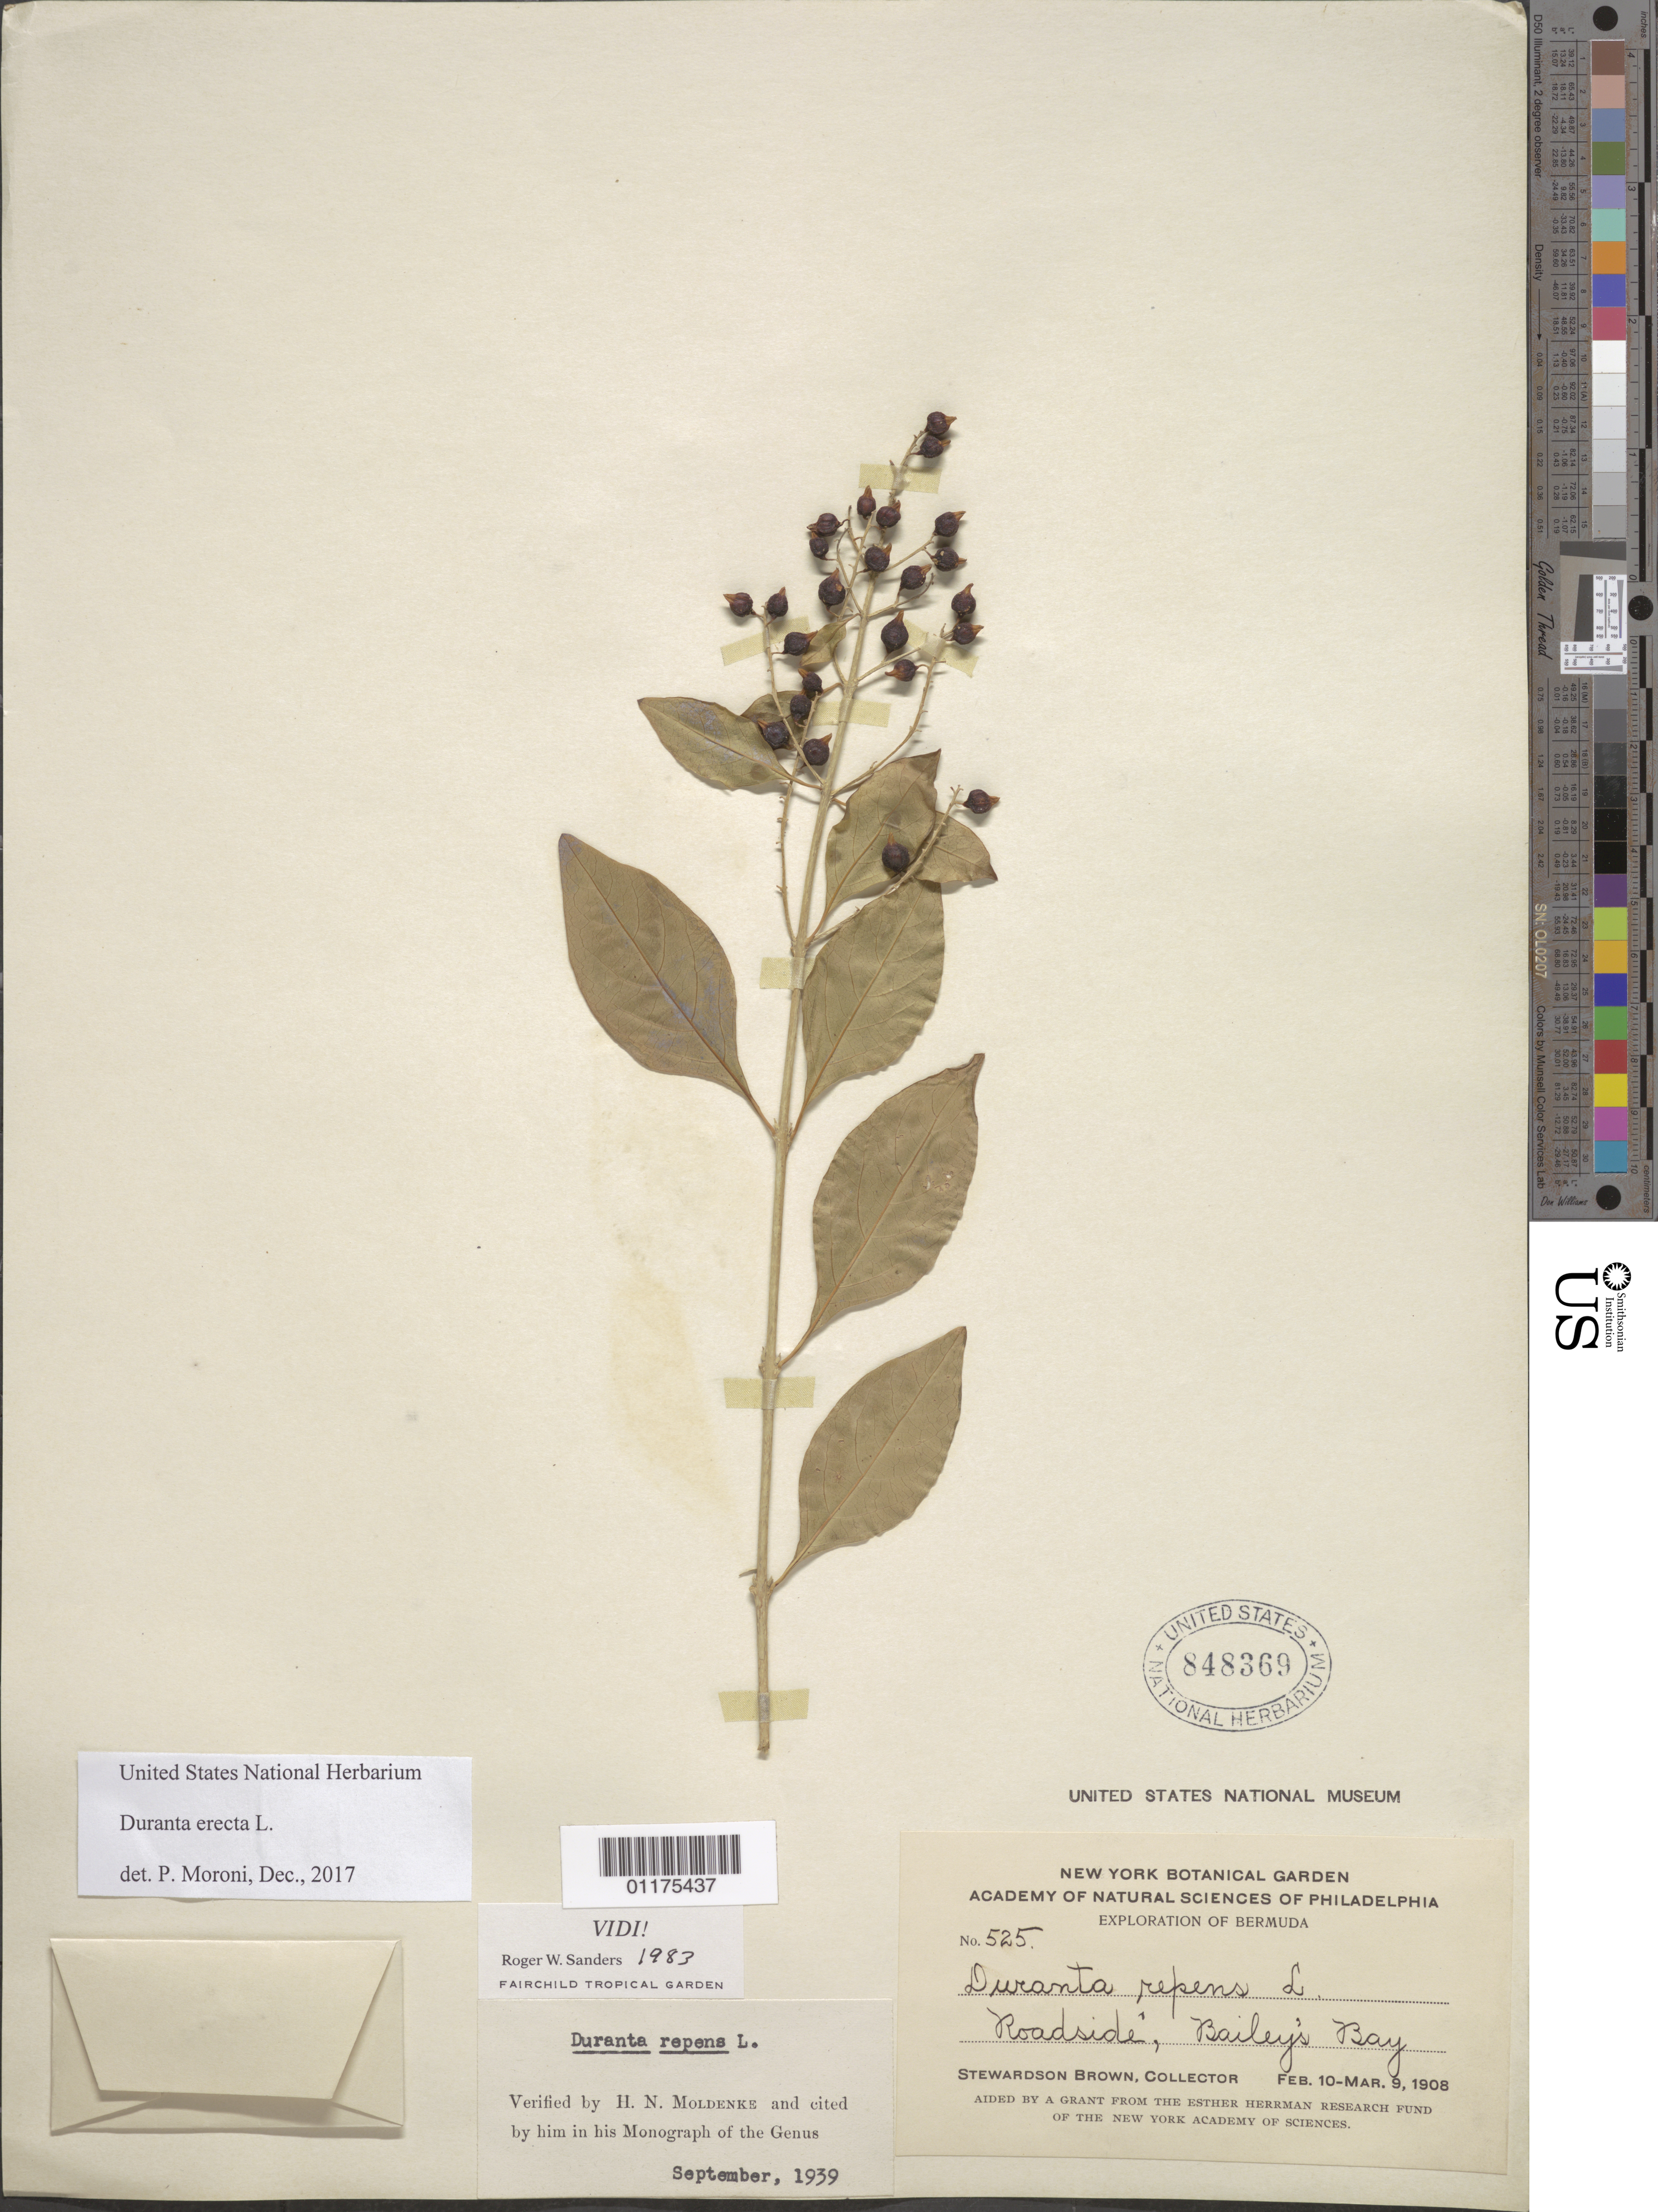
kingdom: Plantae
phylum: Tracheophyta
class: Magnoliopsida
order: Lamiales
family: Verbenaceae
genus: Duranta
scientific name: Duranta repens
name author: L.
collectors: B. Stewardson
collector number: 525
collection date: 1908-02-10/1908-03-09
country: Bermuda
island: Bermuda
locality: Bailey's Bay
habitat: Roadside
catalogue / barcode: US 848369